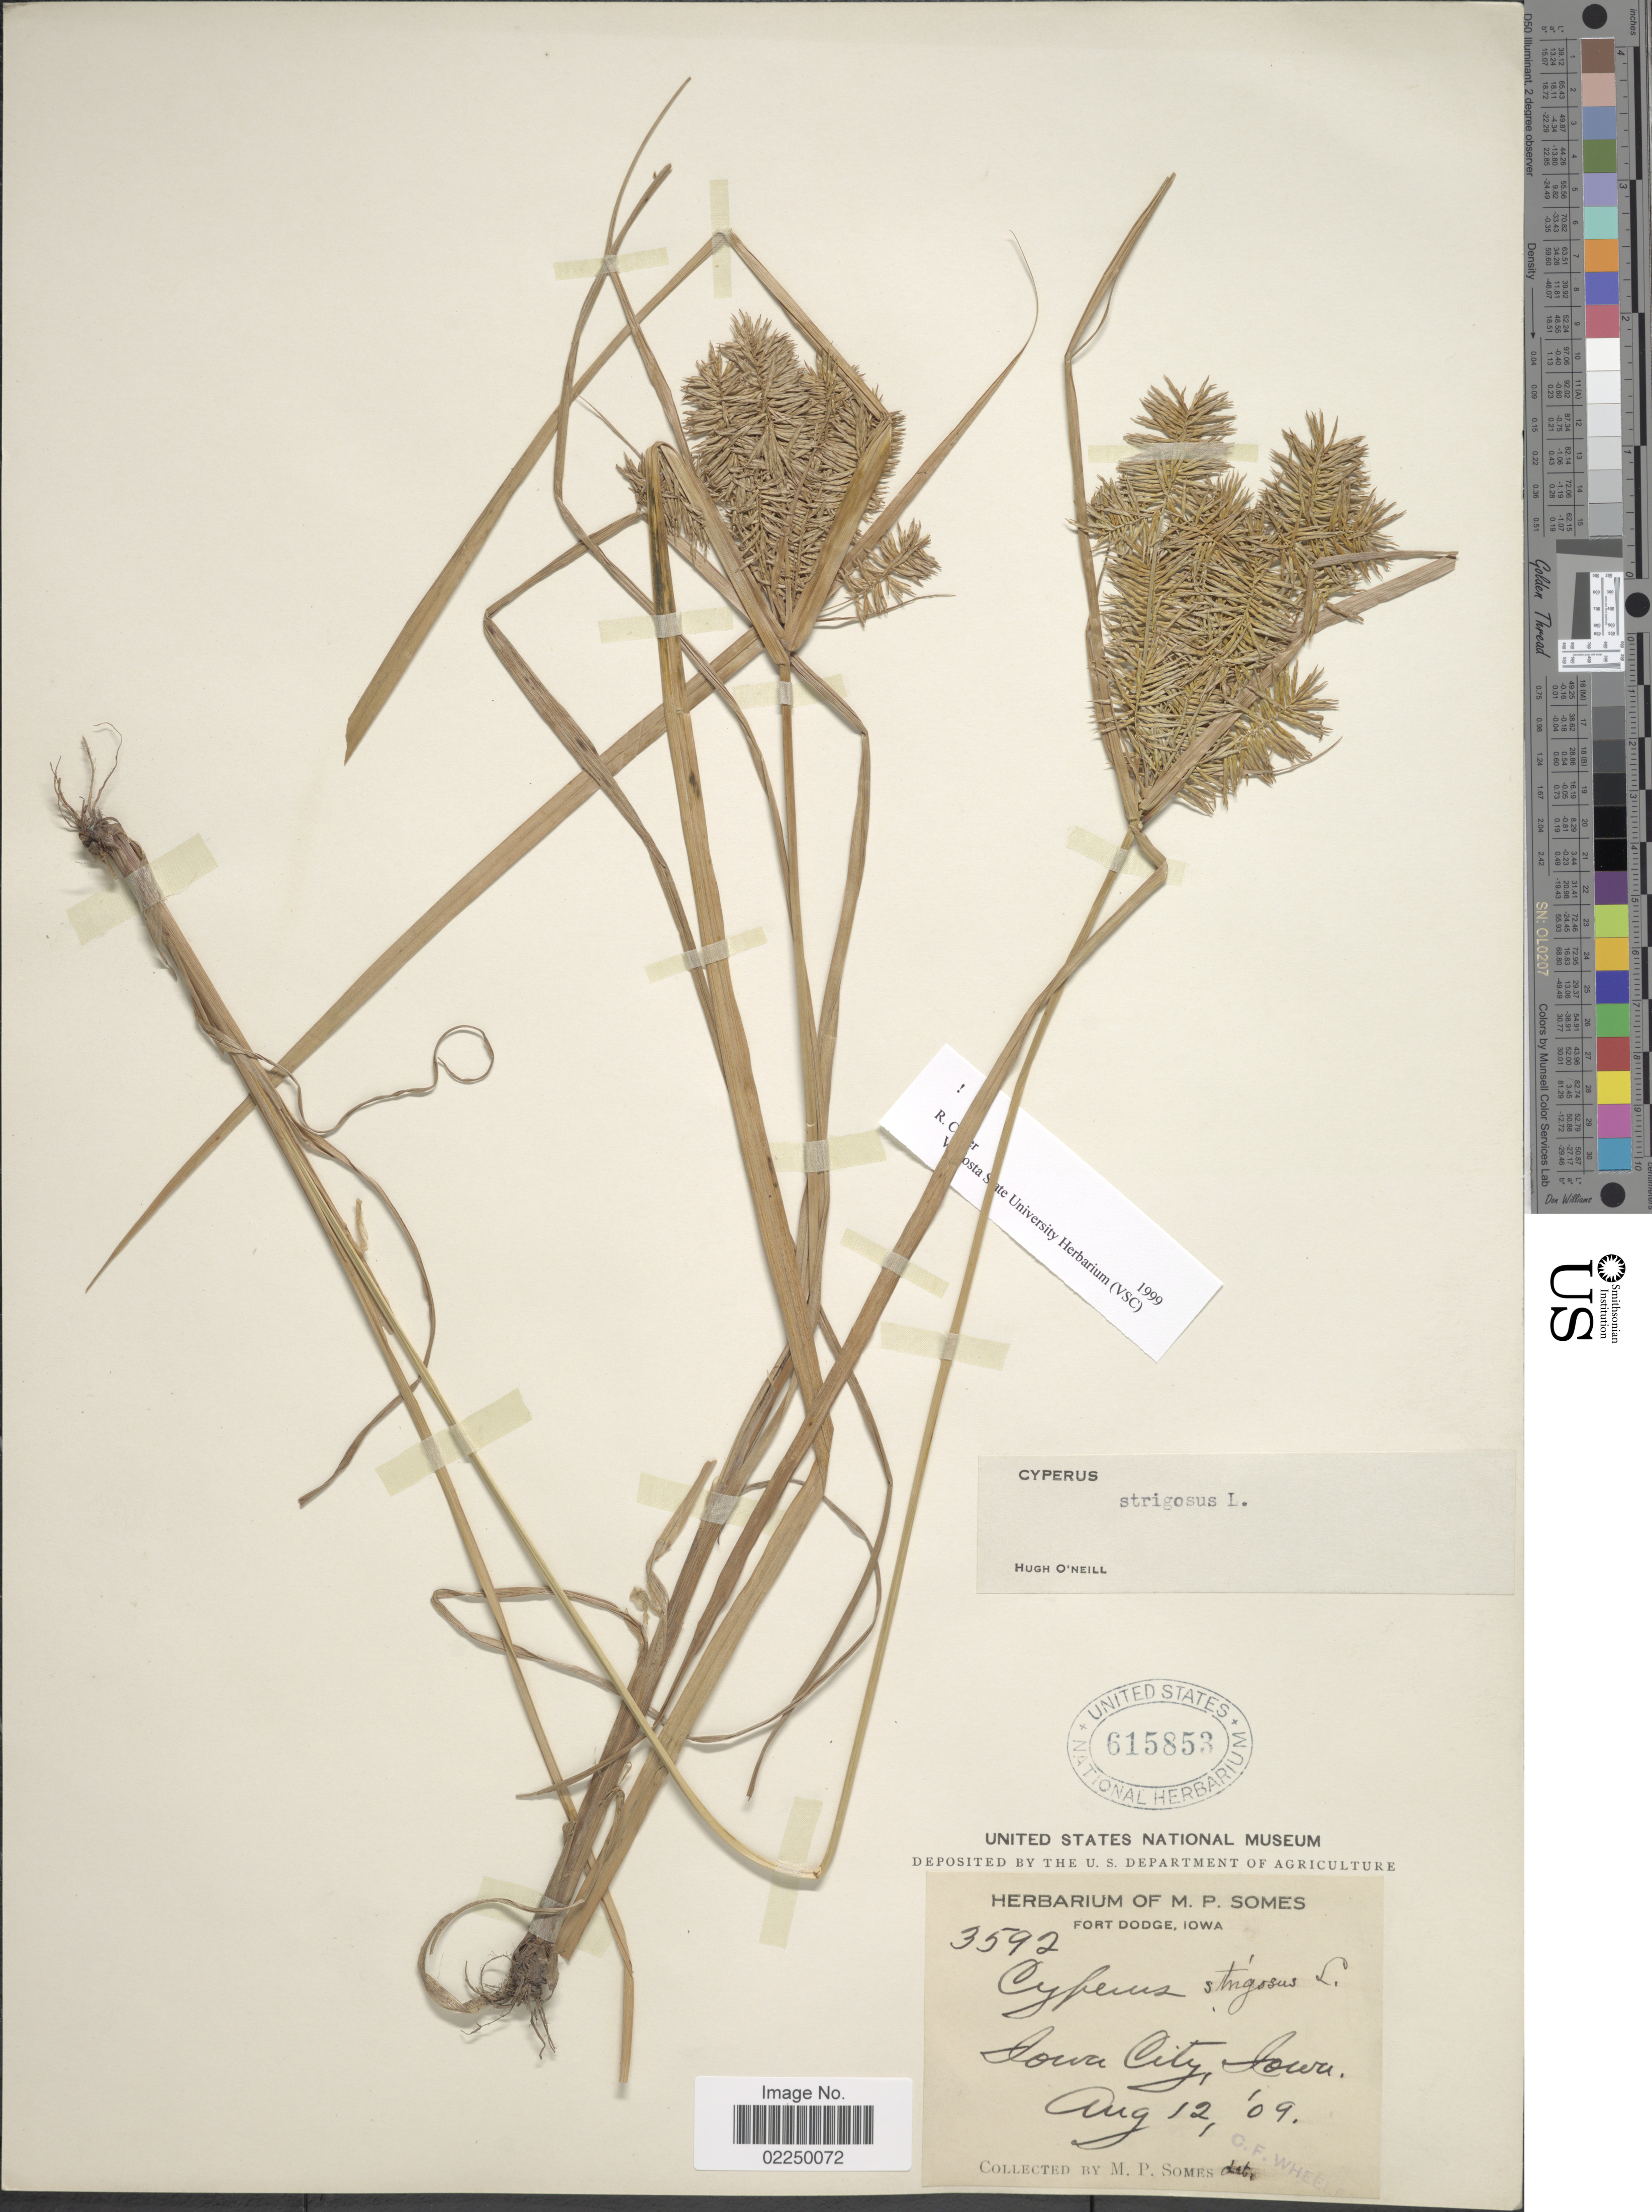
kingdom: Plantae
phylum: Tracheophyta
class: Liliopsida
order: Poales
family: Cyperaceae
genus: Cyperus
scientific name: Cyperus strigosus L.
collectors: M. Somes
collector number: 3592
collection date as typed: Transcribed d/m/y: 12/8/9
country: United States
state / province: Iowa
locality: Iowa City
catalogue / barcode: US 615853